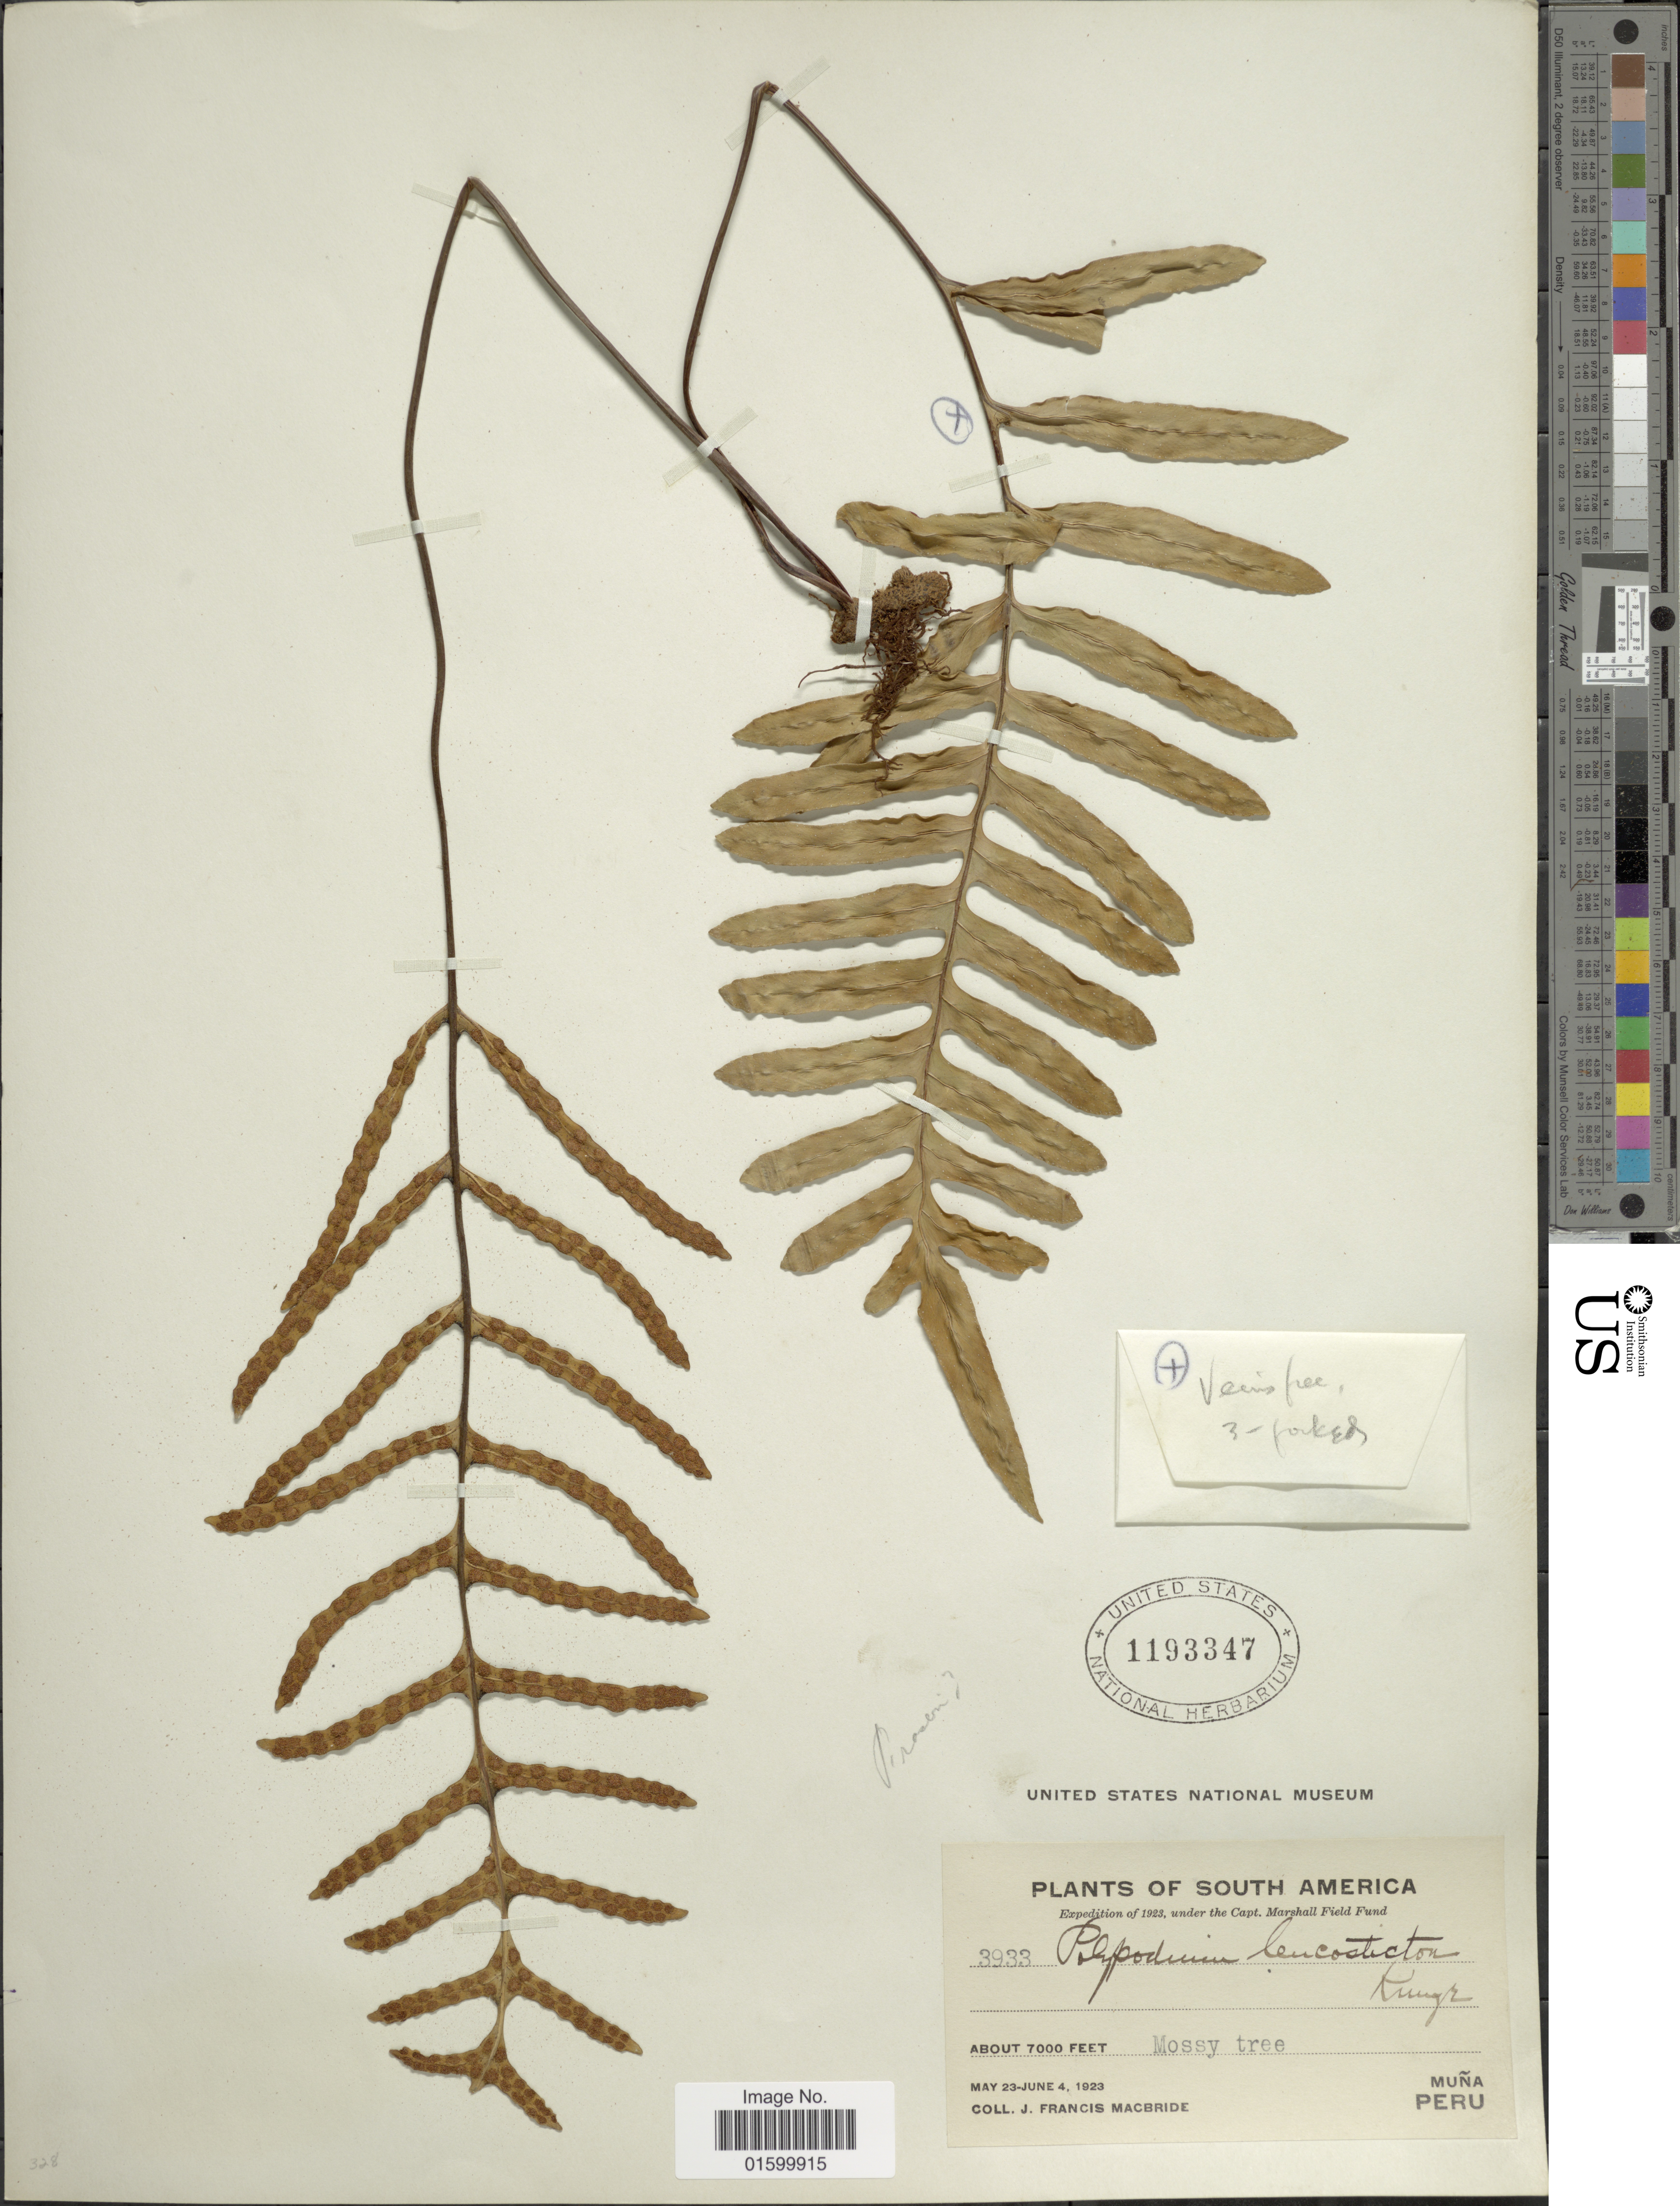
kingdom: Plantae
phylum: Tracheophyta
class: Polypodiopsida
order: Polypodiales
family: Polypodiaceae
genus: Pleopeltis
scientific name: Pleopeltis remota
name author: (Desv.) A.R. Sm.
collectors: J. F. Macbride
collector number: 3933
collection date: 1923-05-23/1923-06-04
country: Peru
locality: South America, Muna, Peru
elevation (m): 2134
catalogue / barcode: US 1193347